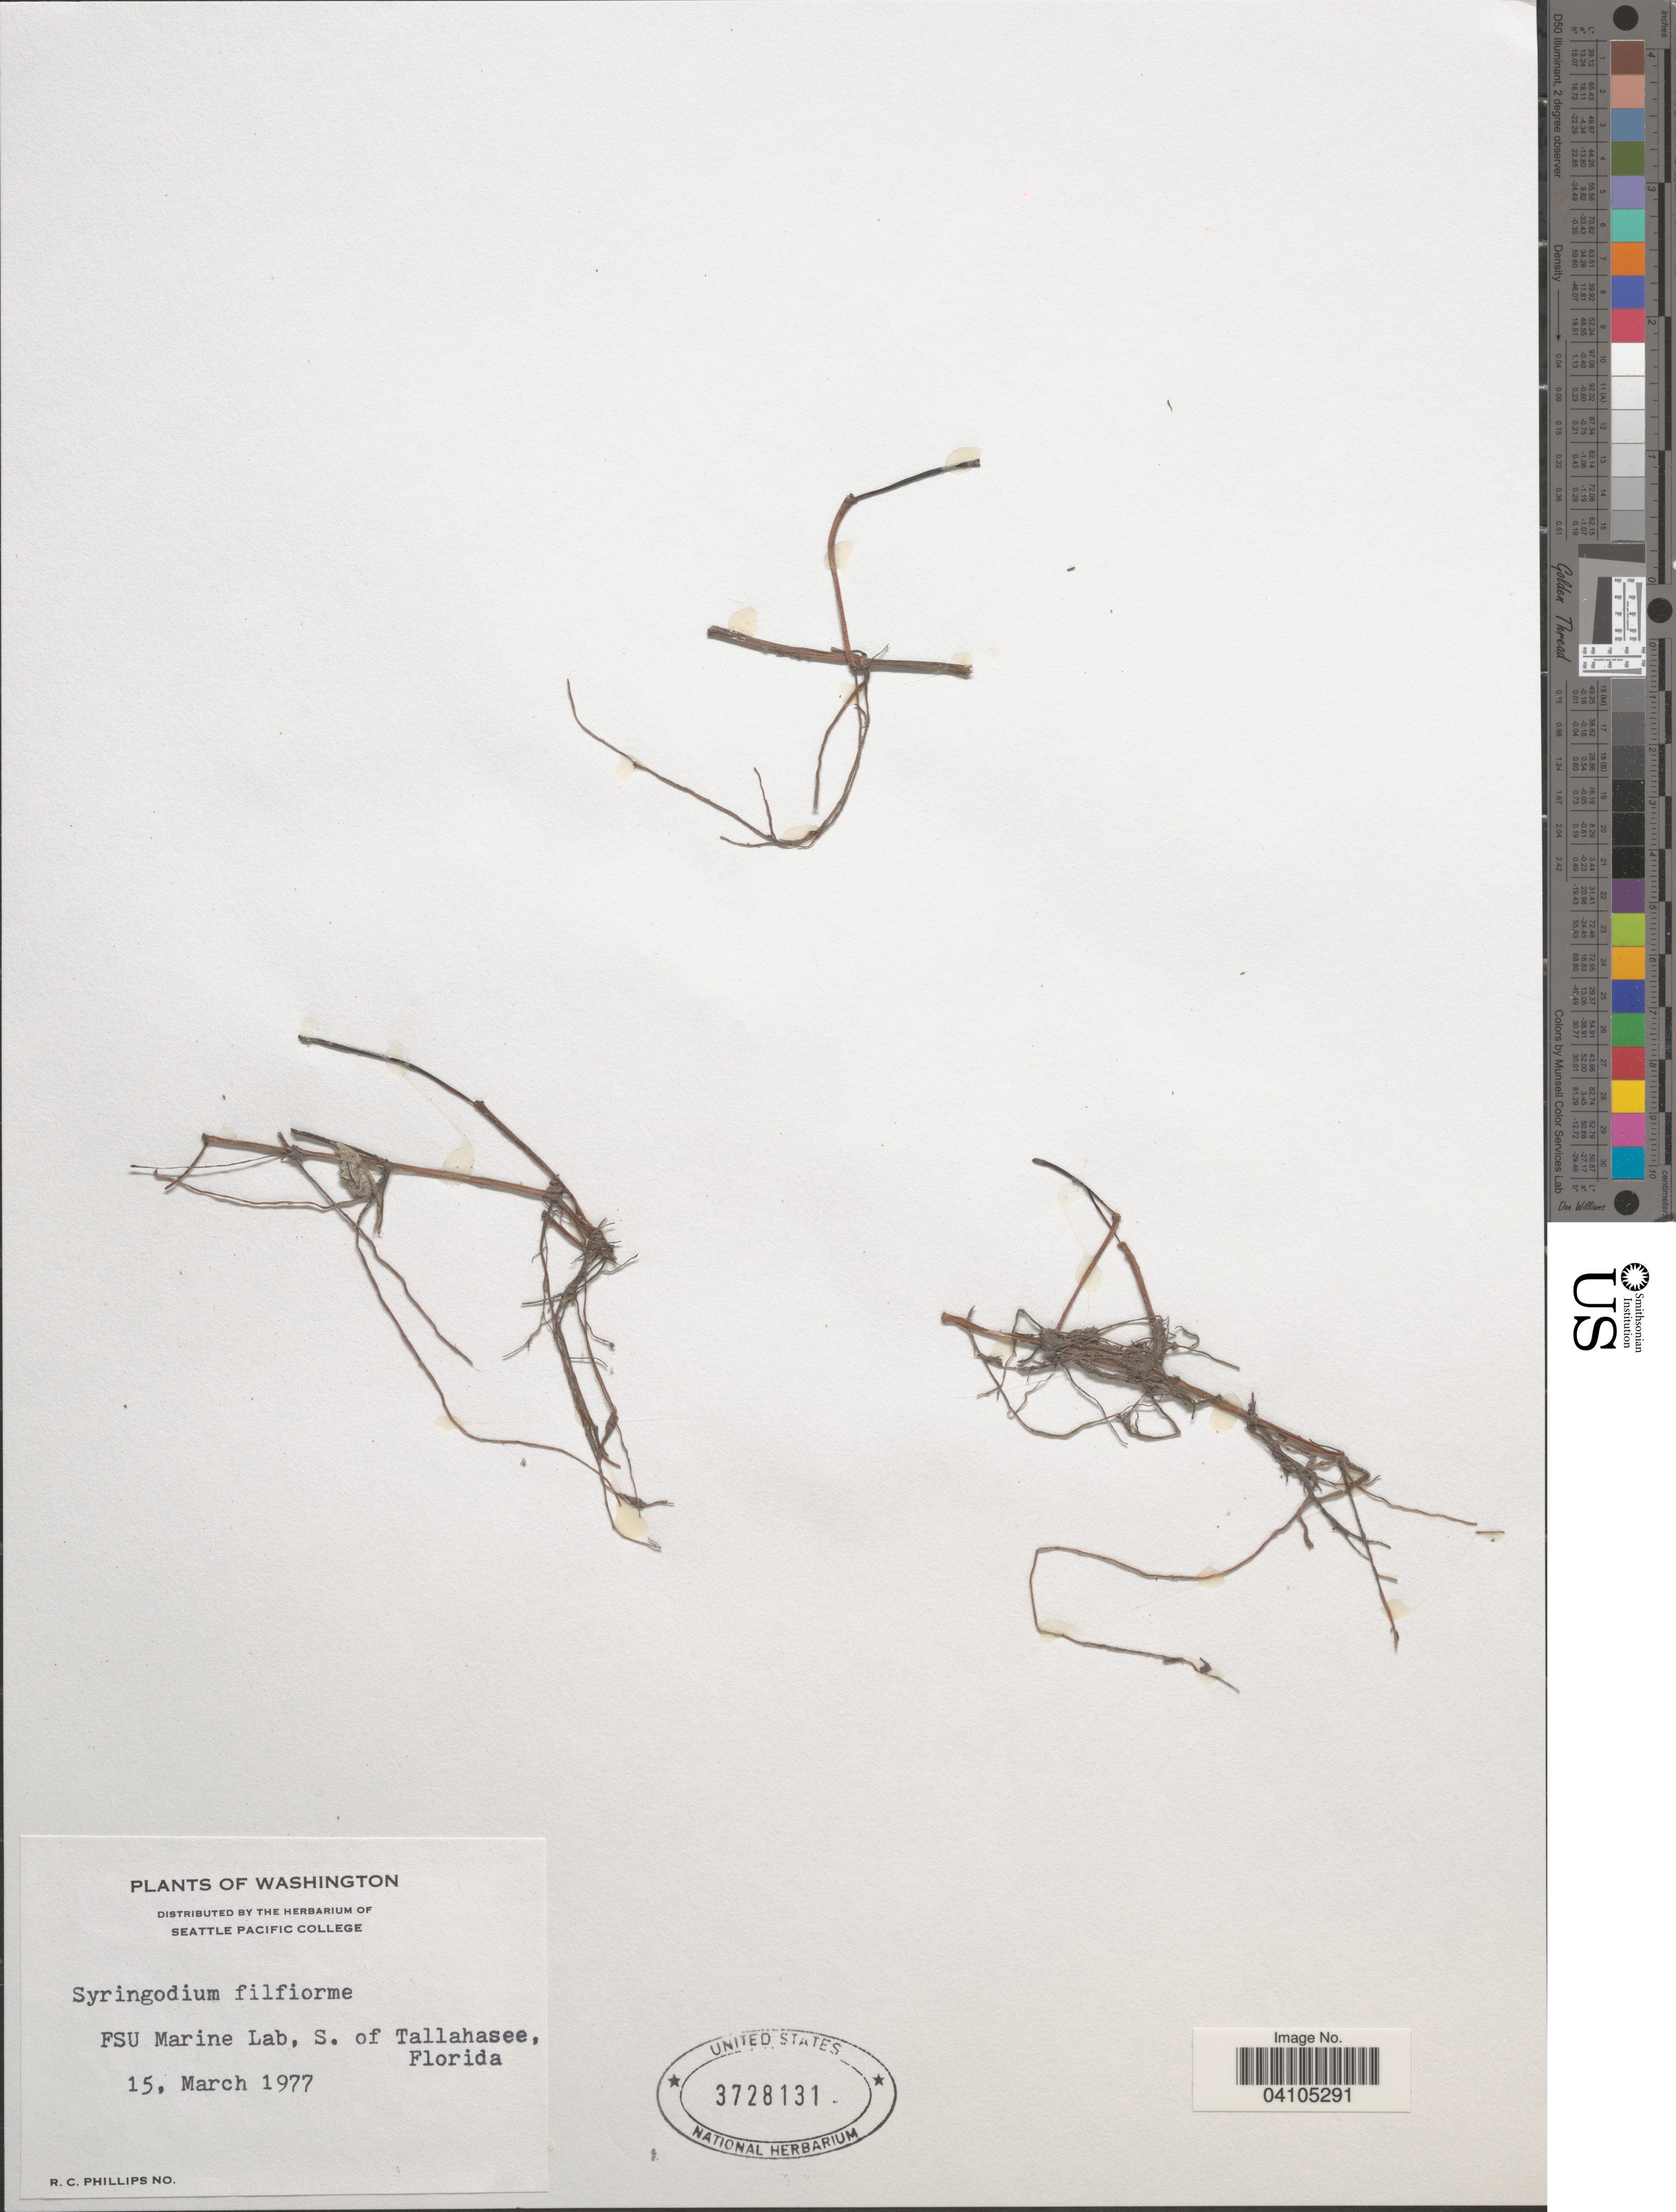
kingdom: Plantae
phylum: Tracheophyta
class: Liliopsida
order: Alismatales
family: Cymodoceaceae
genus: Syringodium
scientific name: Syringodium filiforme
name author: Kütz.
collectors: R. C. Phillips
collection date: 1977-03-15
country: United States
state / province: Florida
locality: FSU Marine Lab, S. of Tallahasee.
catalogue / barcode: US 3728131